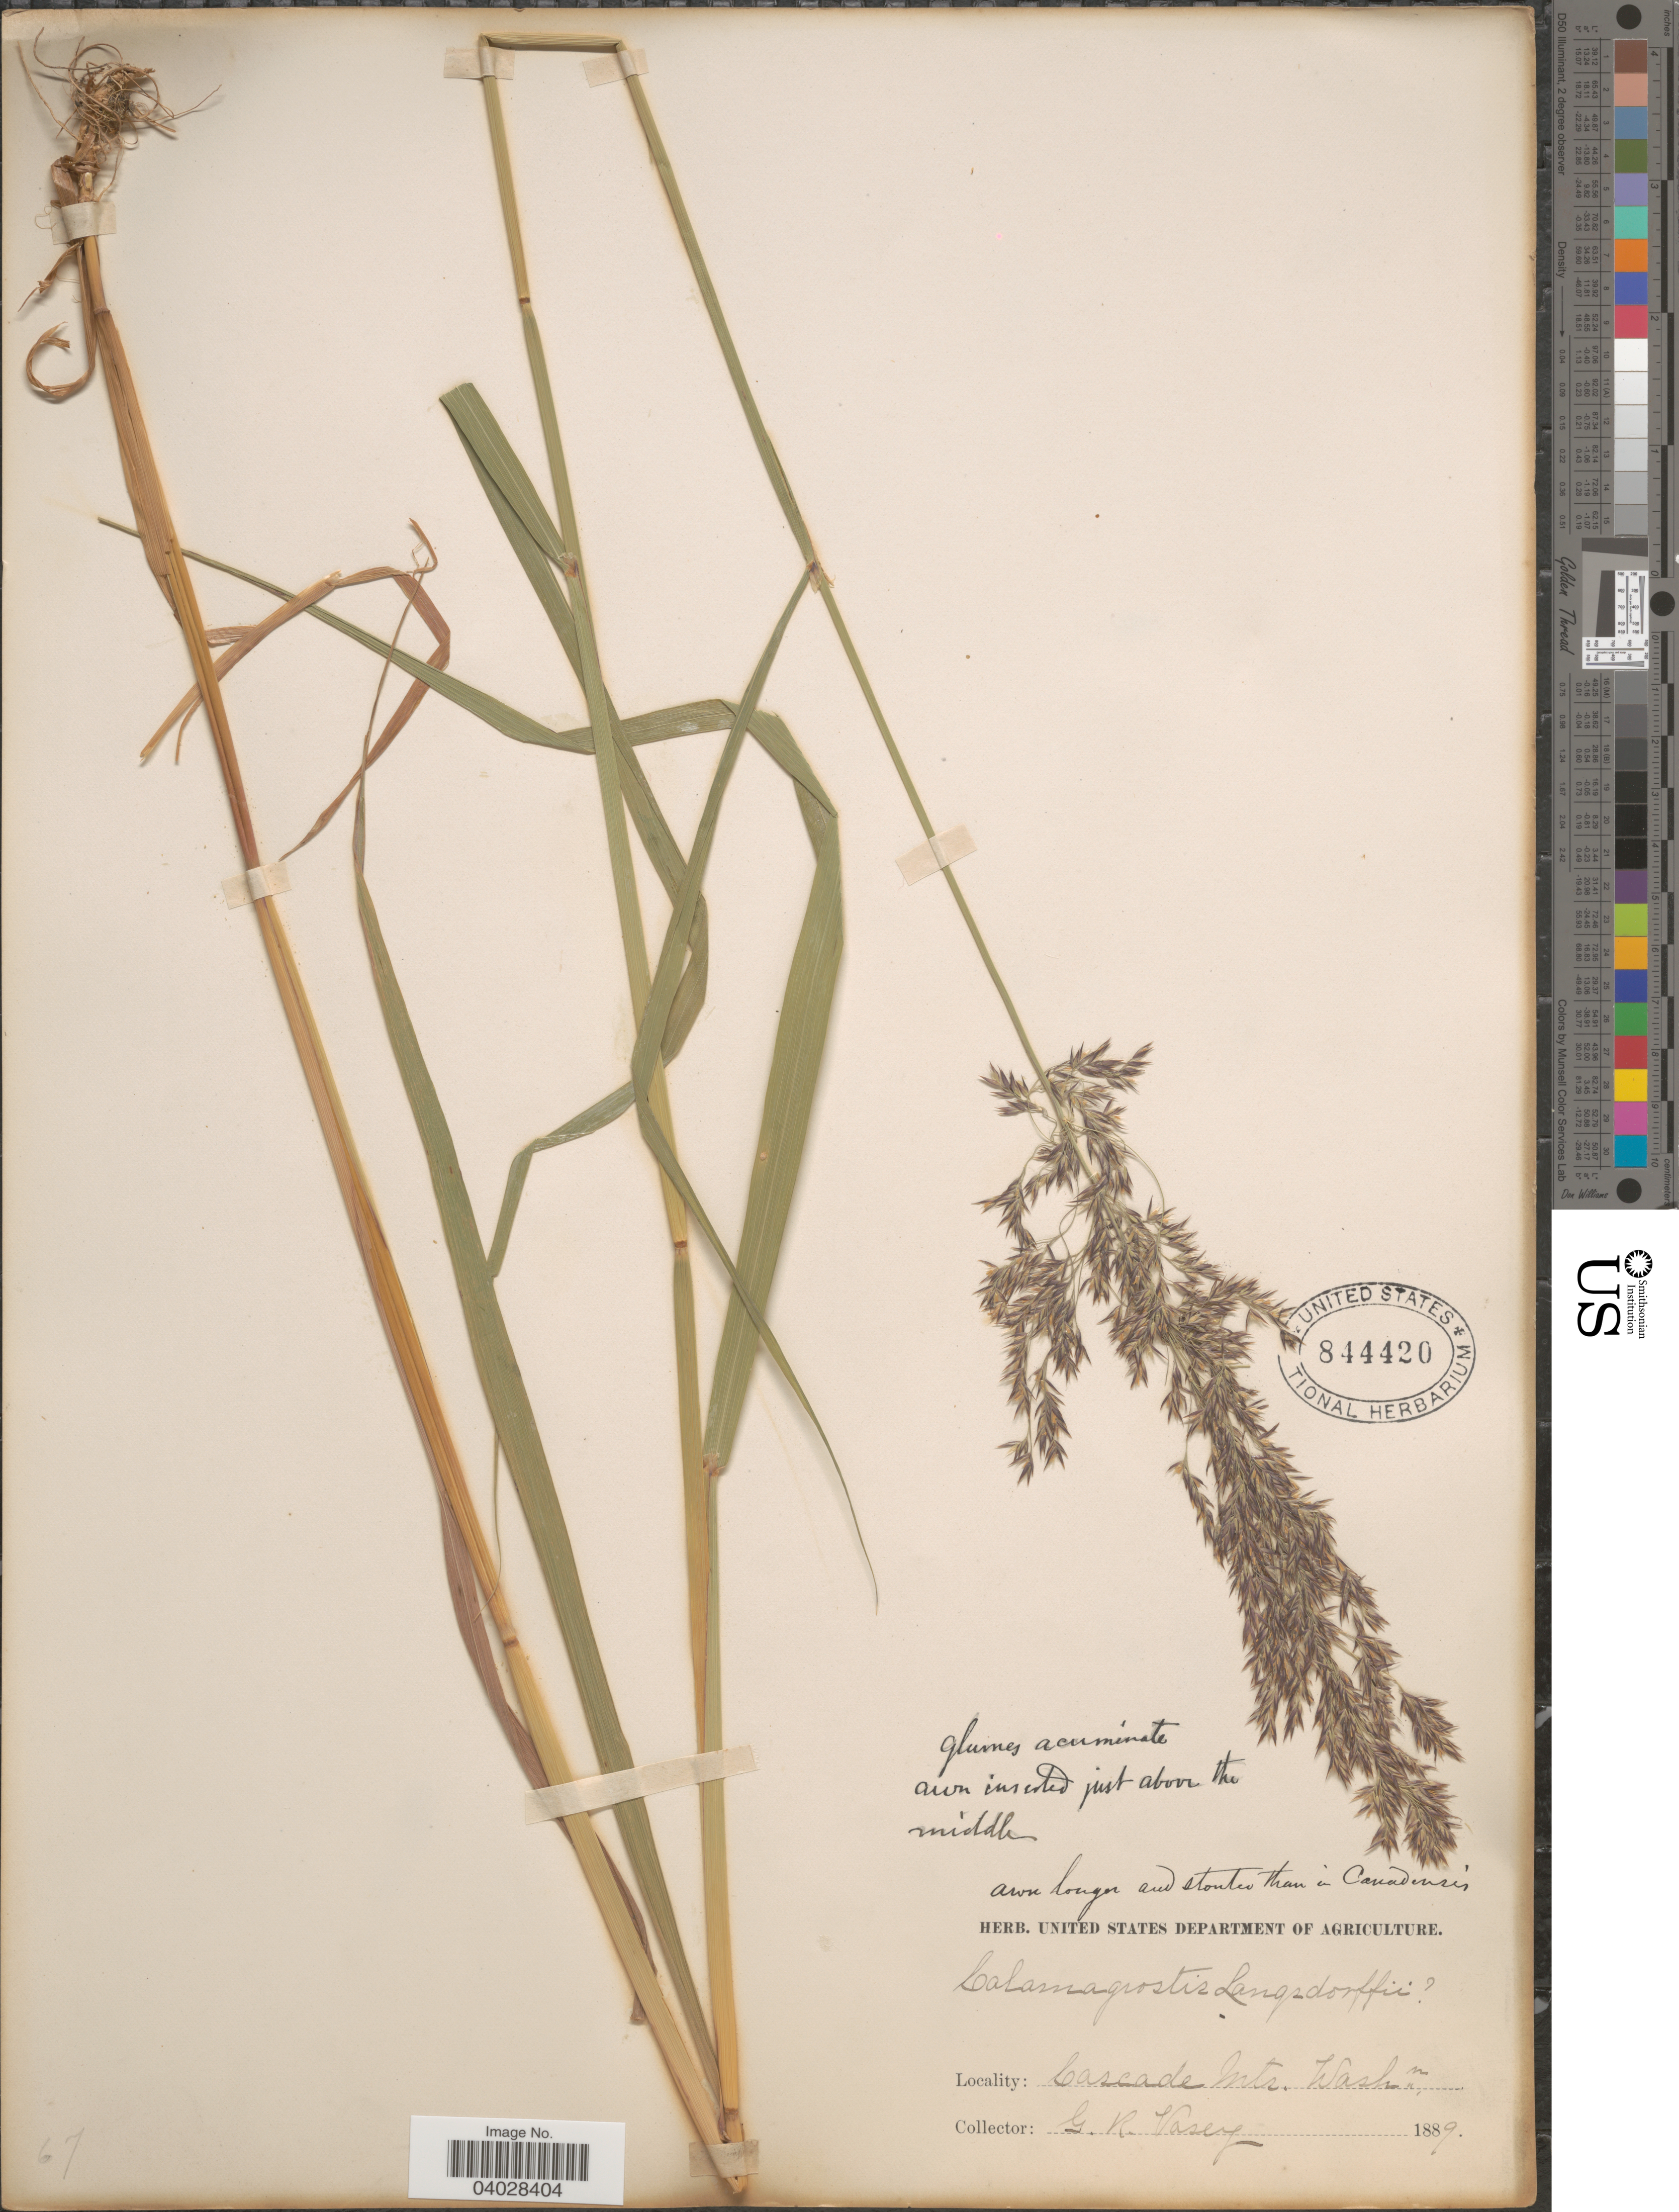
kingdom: Plantae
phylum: Tracheophyta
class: Liliopsida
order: Poales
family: Poaceae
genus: Calamagrostis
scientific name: Calamagrostis canadensis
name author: (Michx.) P. Beauv.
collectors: G. R. Vasey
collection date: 1889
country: United States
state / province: Washington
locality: Cascade Mts.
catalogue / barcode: US 844420